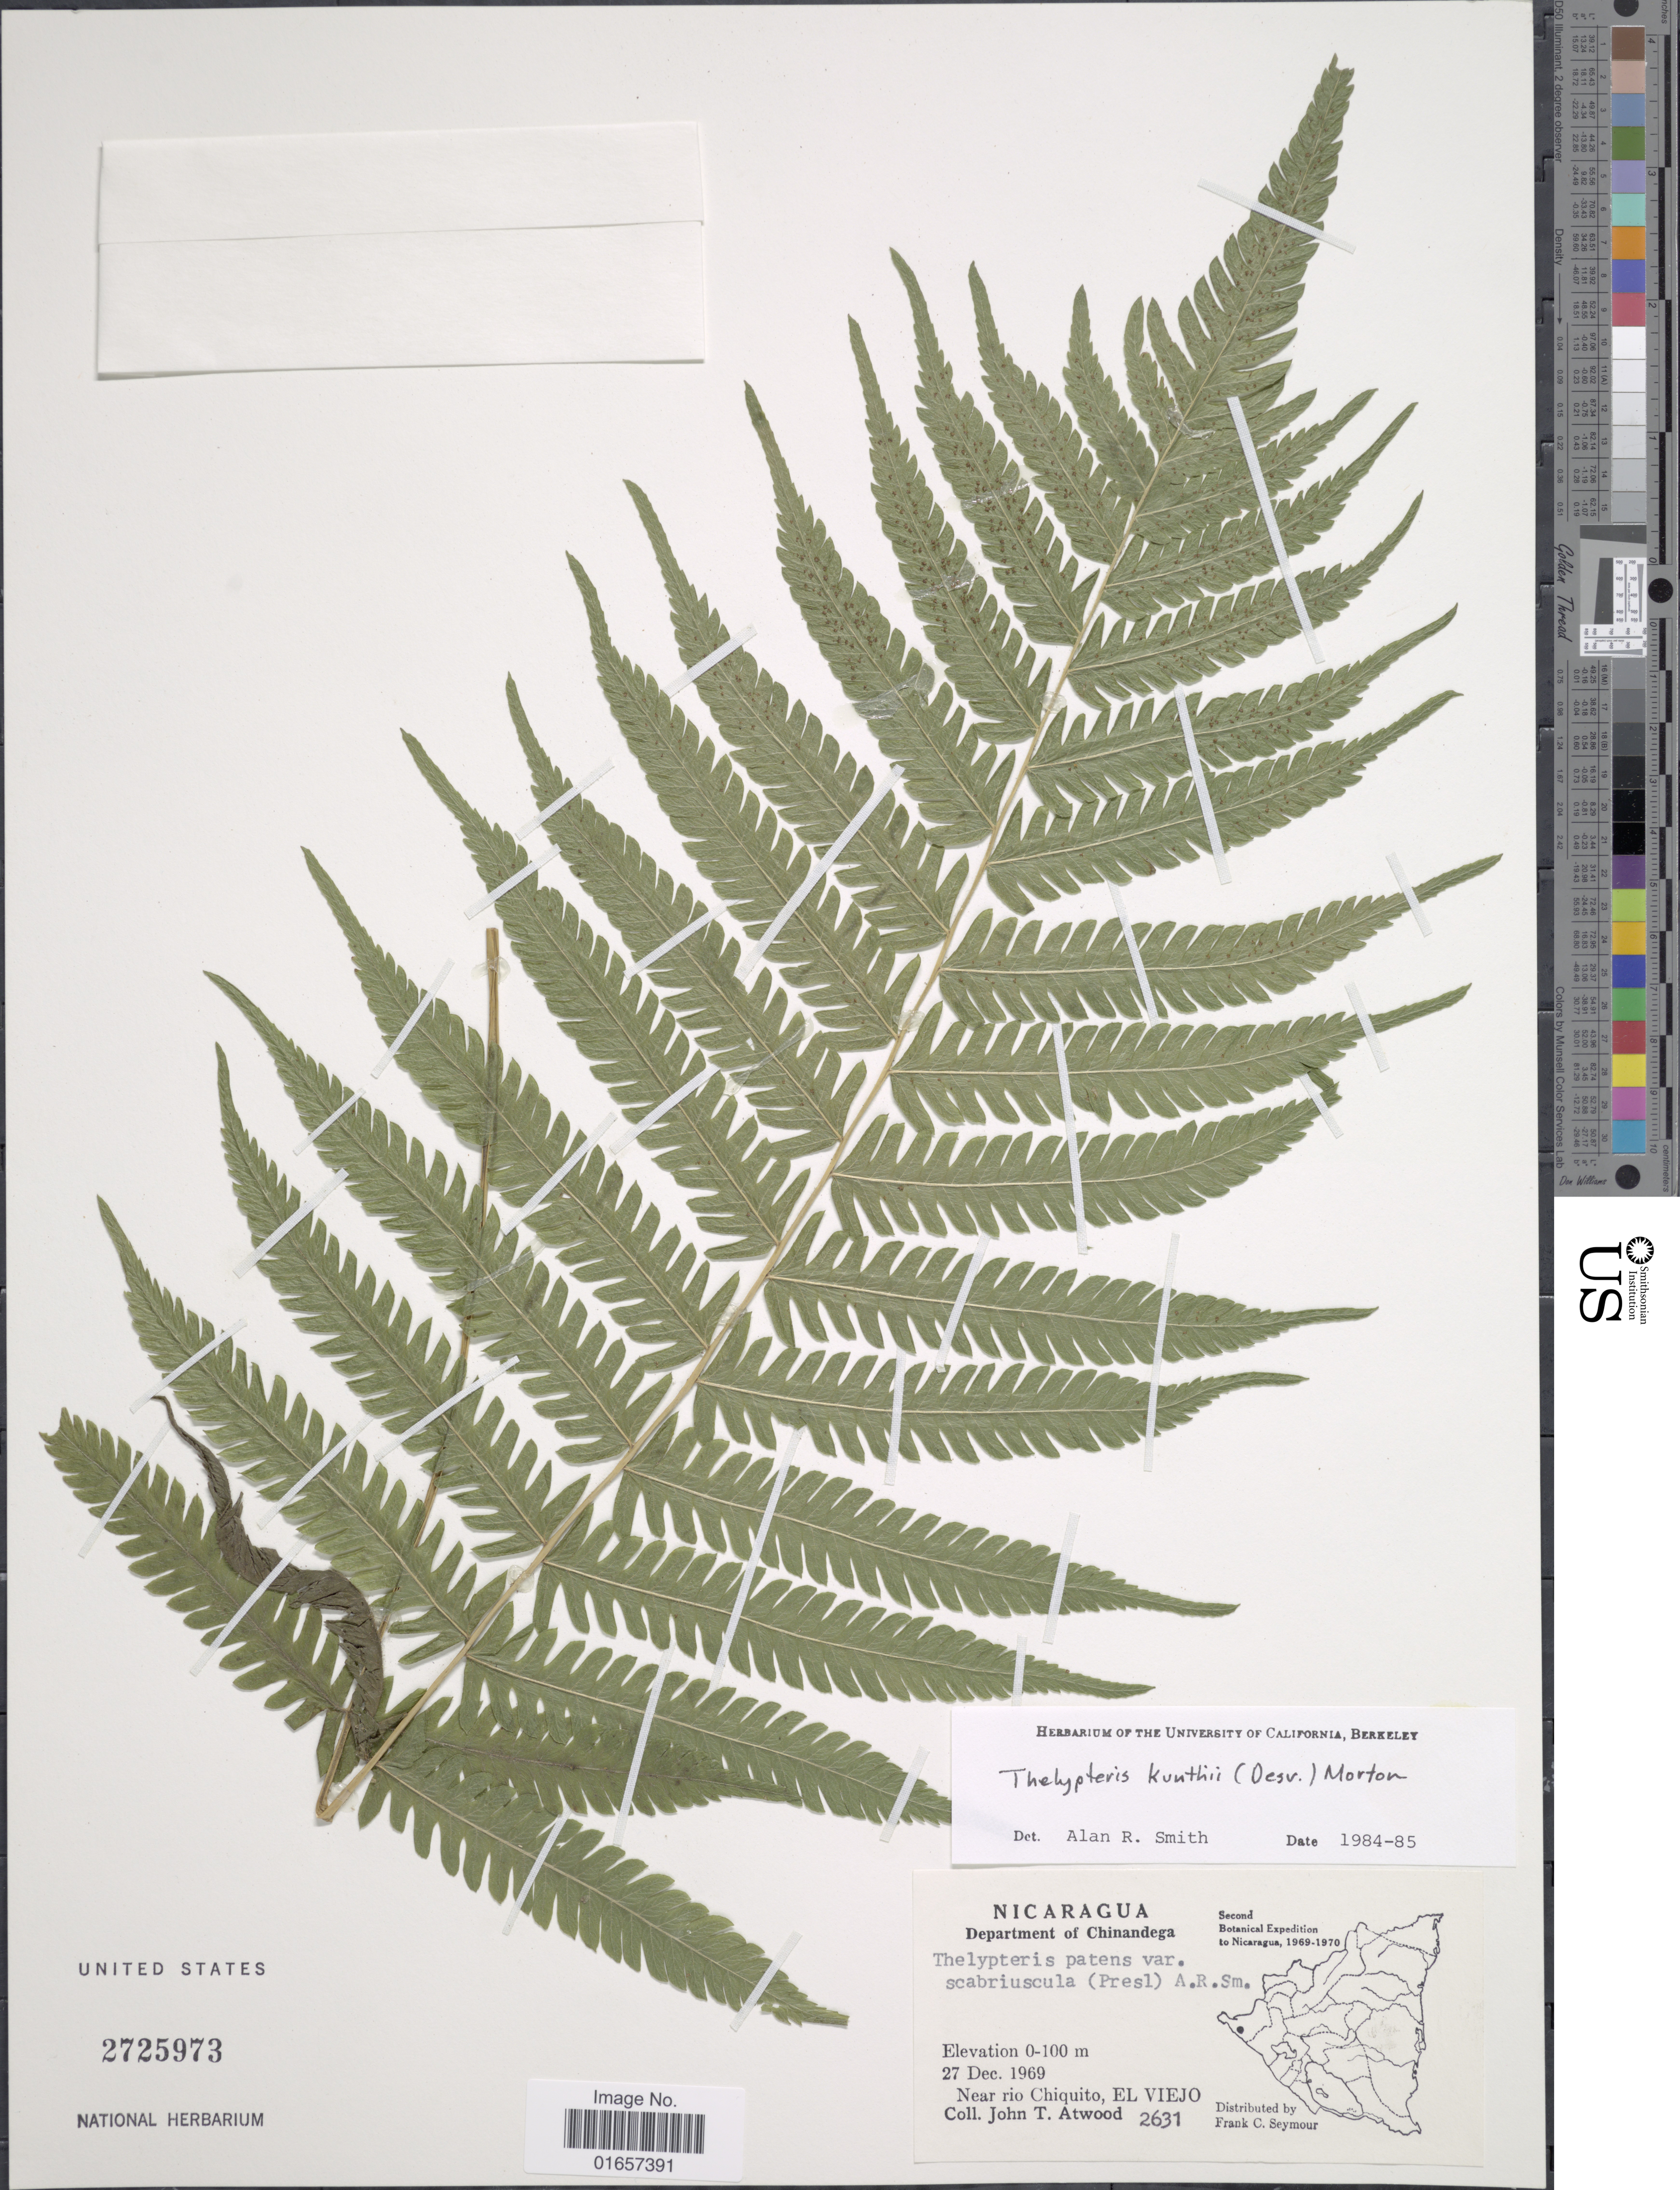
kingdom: Plantae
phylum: Tracheophyta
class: Polypodiopsida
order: Polypodiales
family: Thelypteridaceae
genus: Christella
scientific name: Christella kunthii comb. ined.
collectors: J. T. Atwood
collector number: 2631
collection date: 1969-12-27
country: Nicaragua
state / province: Chinandega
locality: Nicaragua, department of Chinandega, near rio Chiquito, El Viejo.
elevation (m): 100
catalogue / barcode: US 2725973